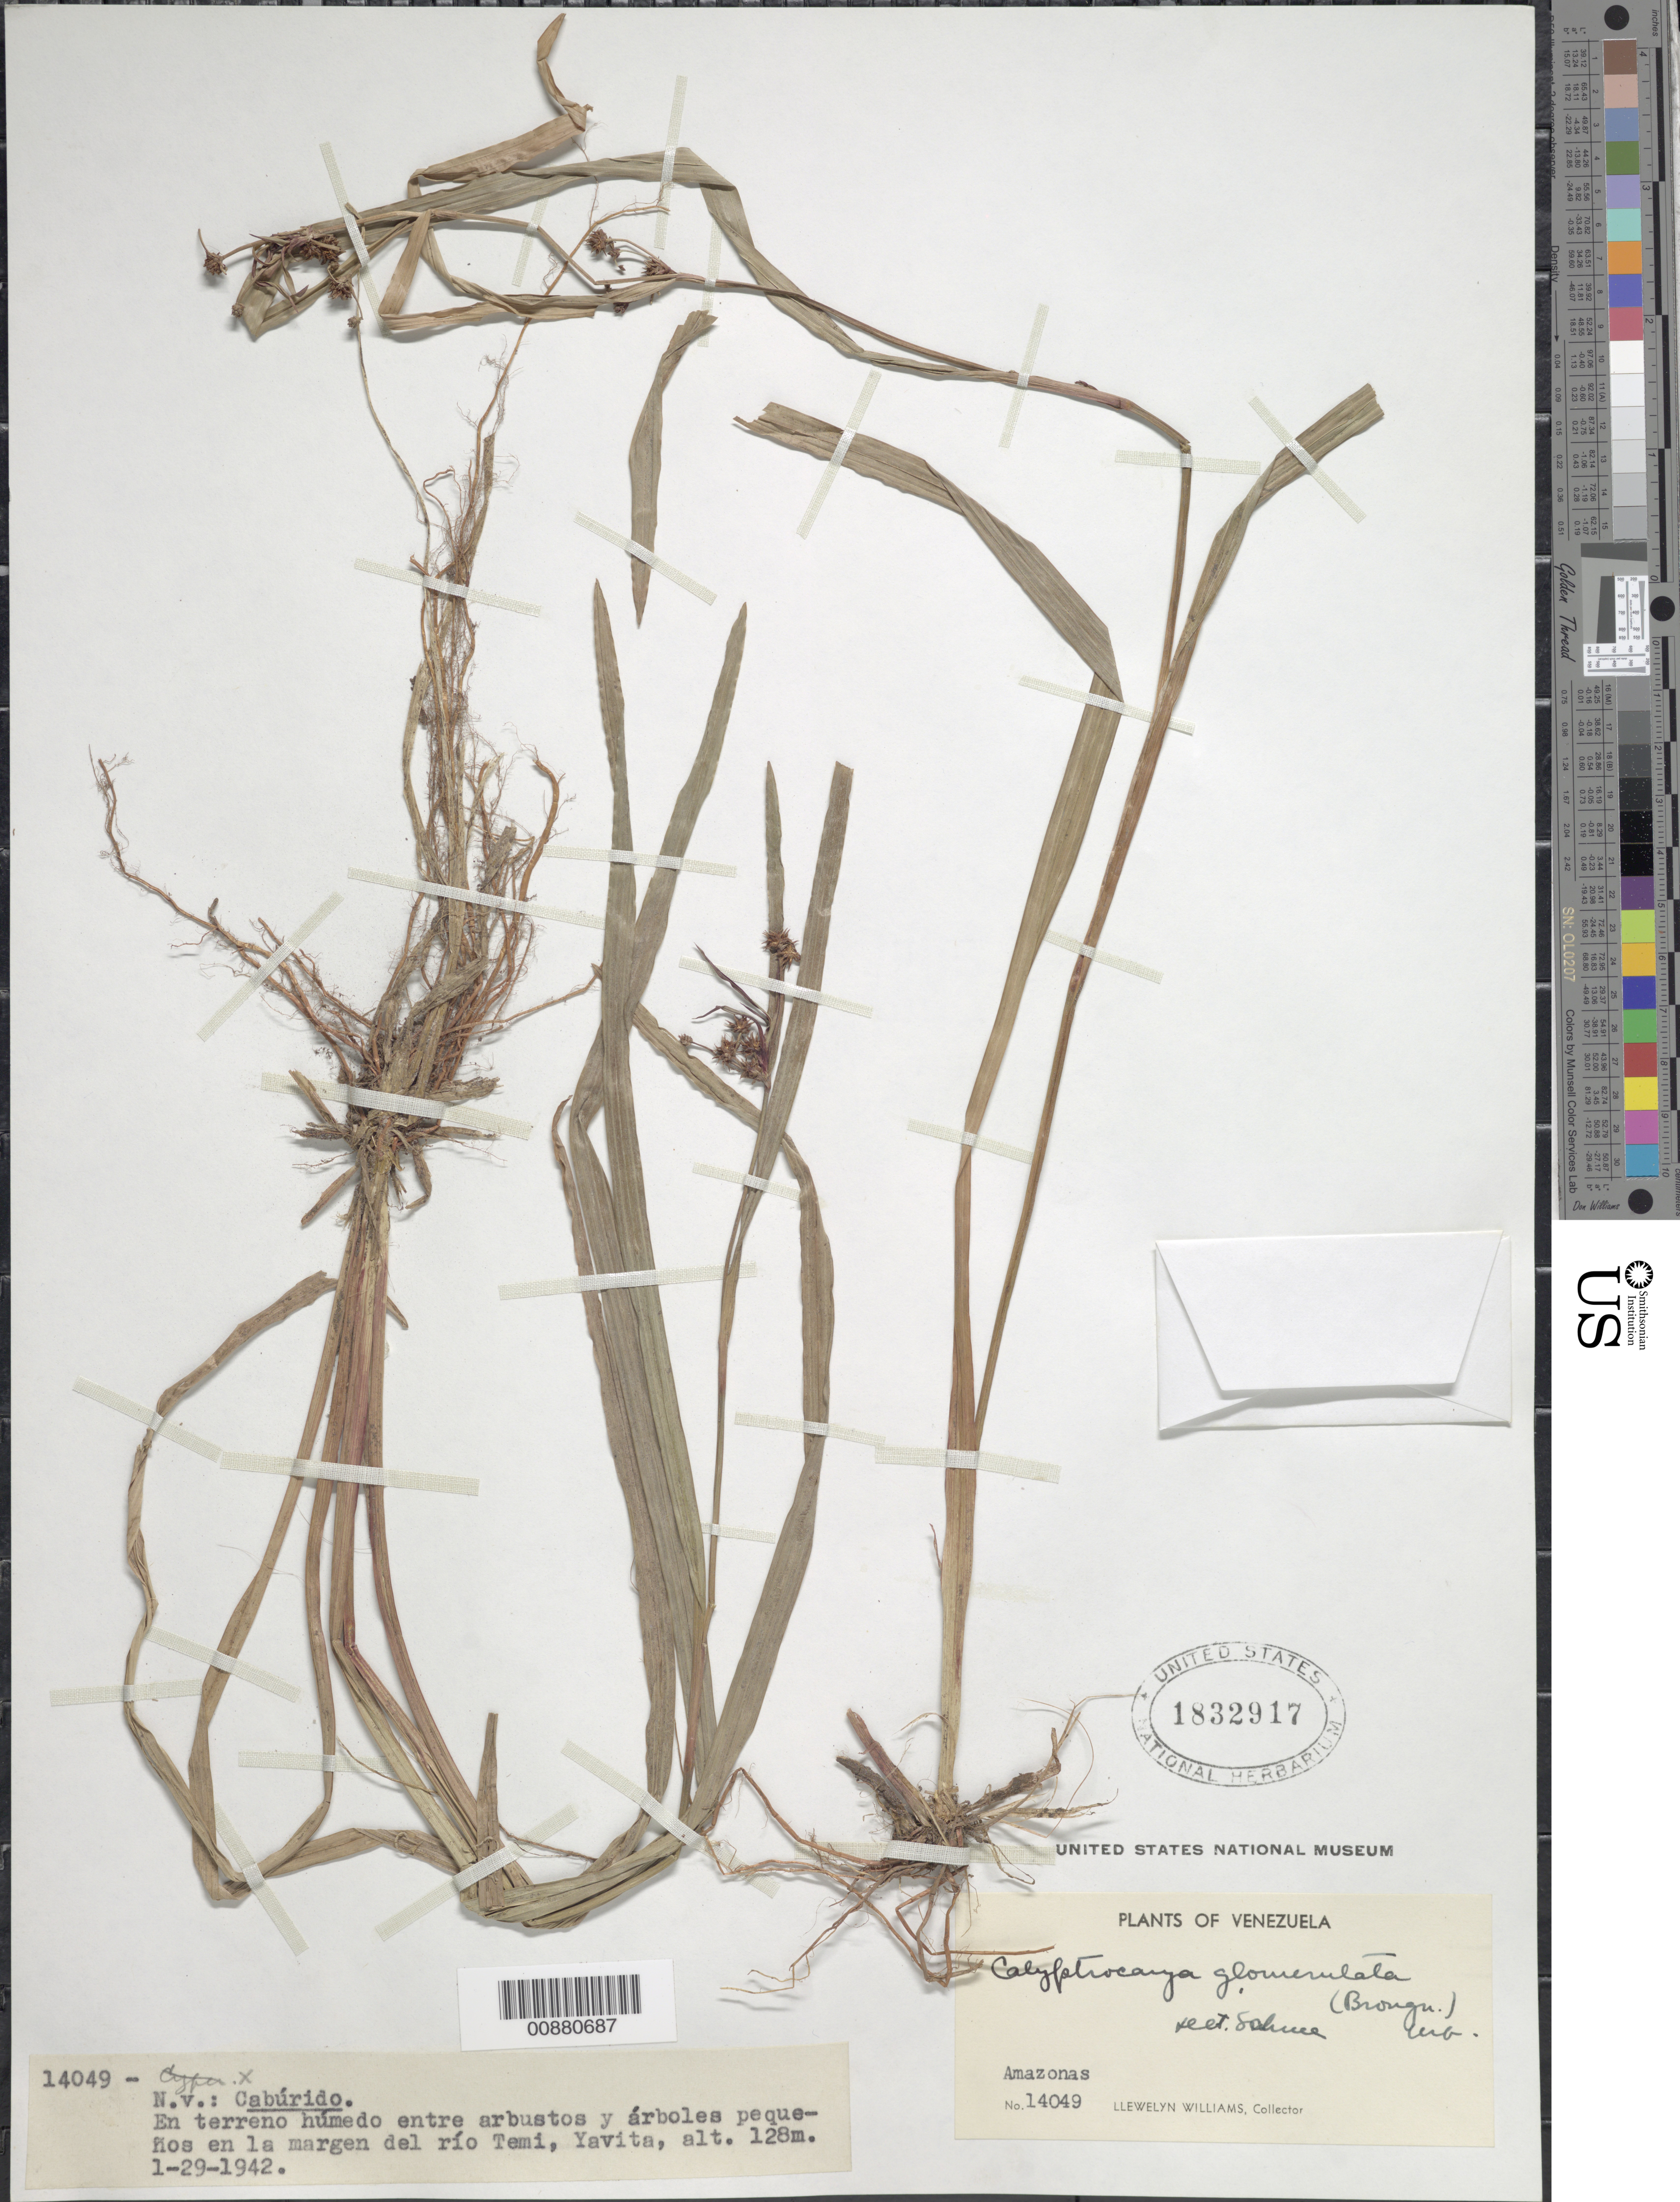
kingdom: Plantae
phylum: Tracheophyta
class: Liliopsida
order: Poales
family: Cyperaceae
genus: Calyptrocarya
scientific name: Calyptrocarya glomerulata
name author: (Brongn.) Urb.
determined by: Schnee, Ludwig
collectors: Ll. Williams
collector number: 14049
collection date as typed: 29-Jan-42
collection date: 1942-01-29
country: Venezuela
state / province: Amazonas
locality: Yavita, Río Temi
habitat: Terreno humedo entre arbustos y arboles pequenos en la margen del rio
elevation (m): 128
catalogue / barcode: US 1832917